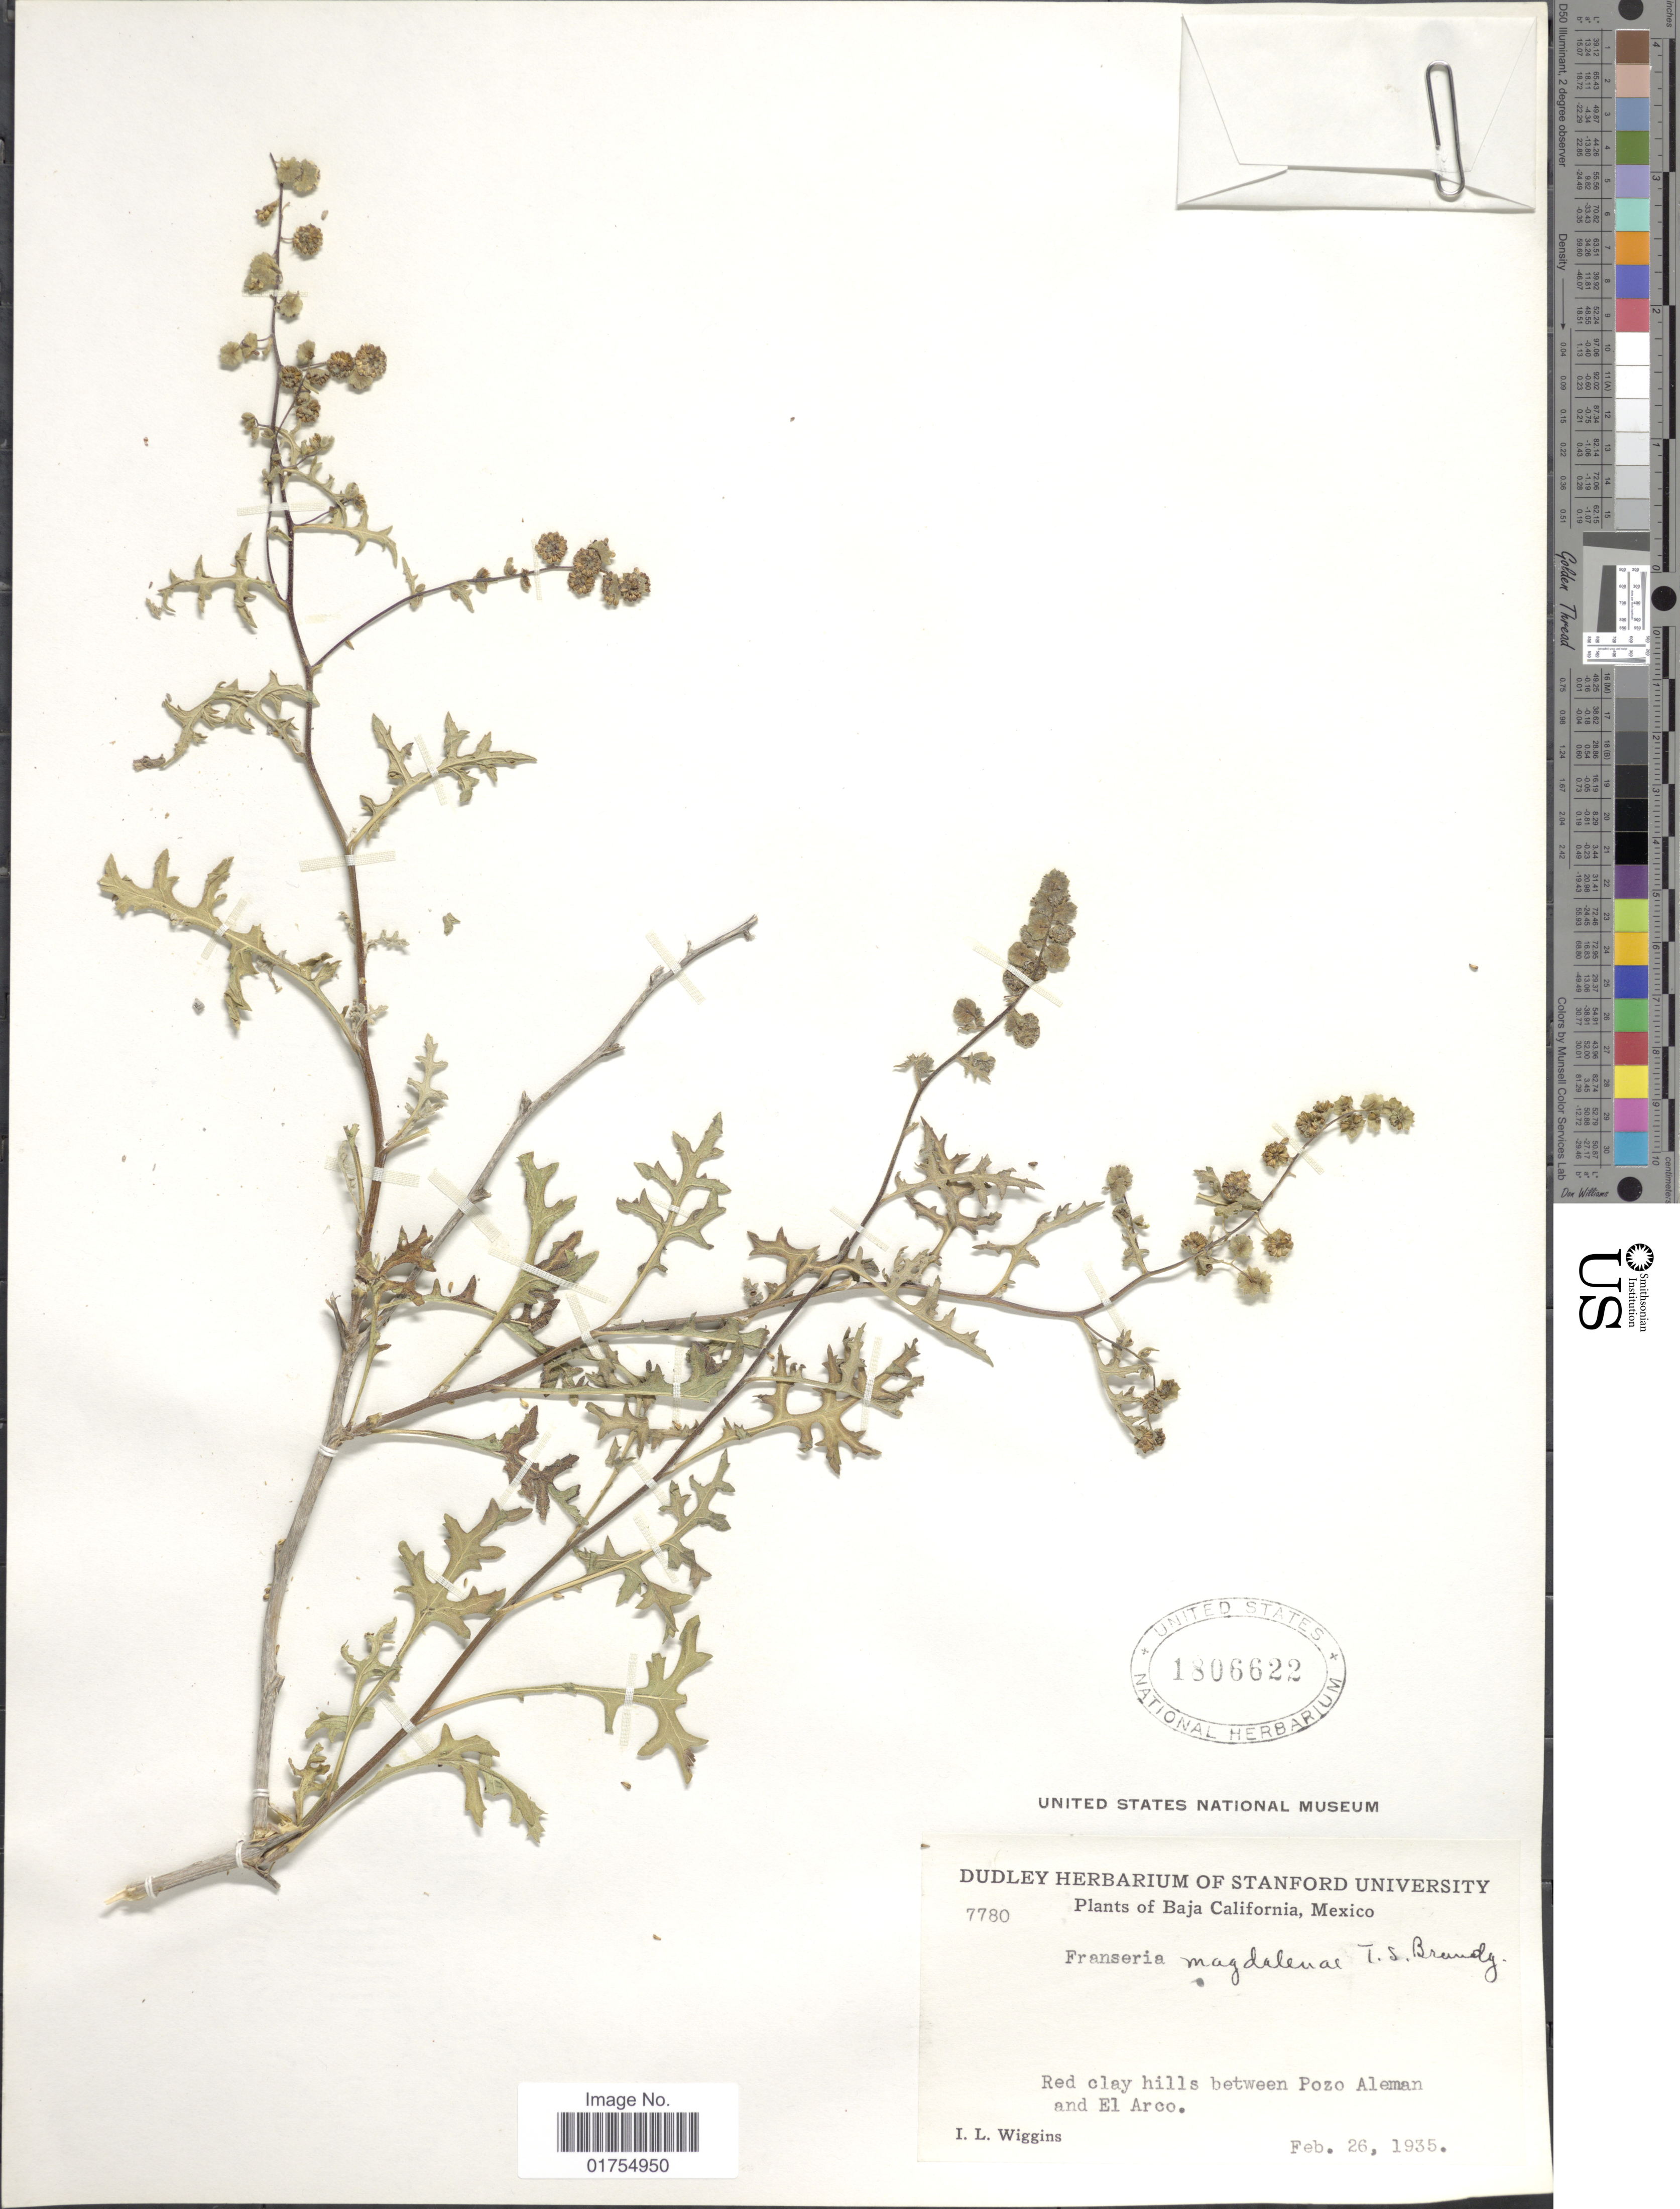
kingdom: Plantae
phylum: Tracheophyta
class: Magnoliopsida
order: Asterales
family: Asteraceae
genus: Franseria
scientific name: Franseria magdalenae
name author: Brandegee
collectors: I. L. Wiggins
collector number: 7780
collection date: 1935-02-26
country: Mexico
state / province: Baja California Norte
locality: Hills between Pozo Aleman and El Arco.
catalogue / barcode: US 1806622